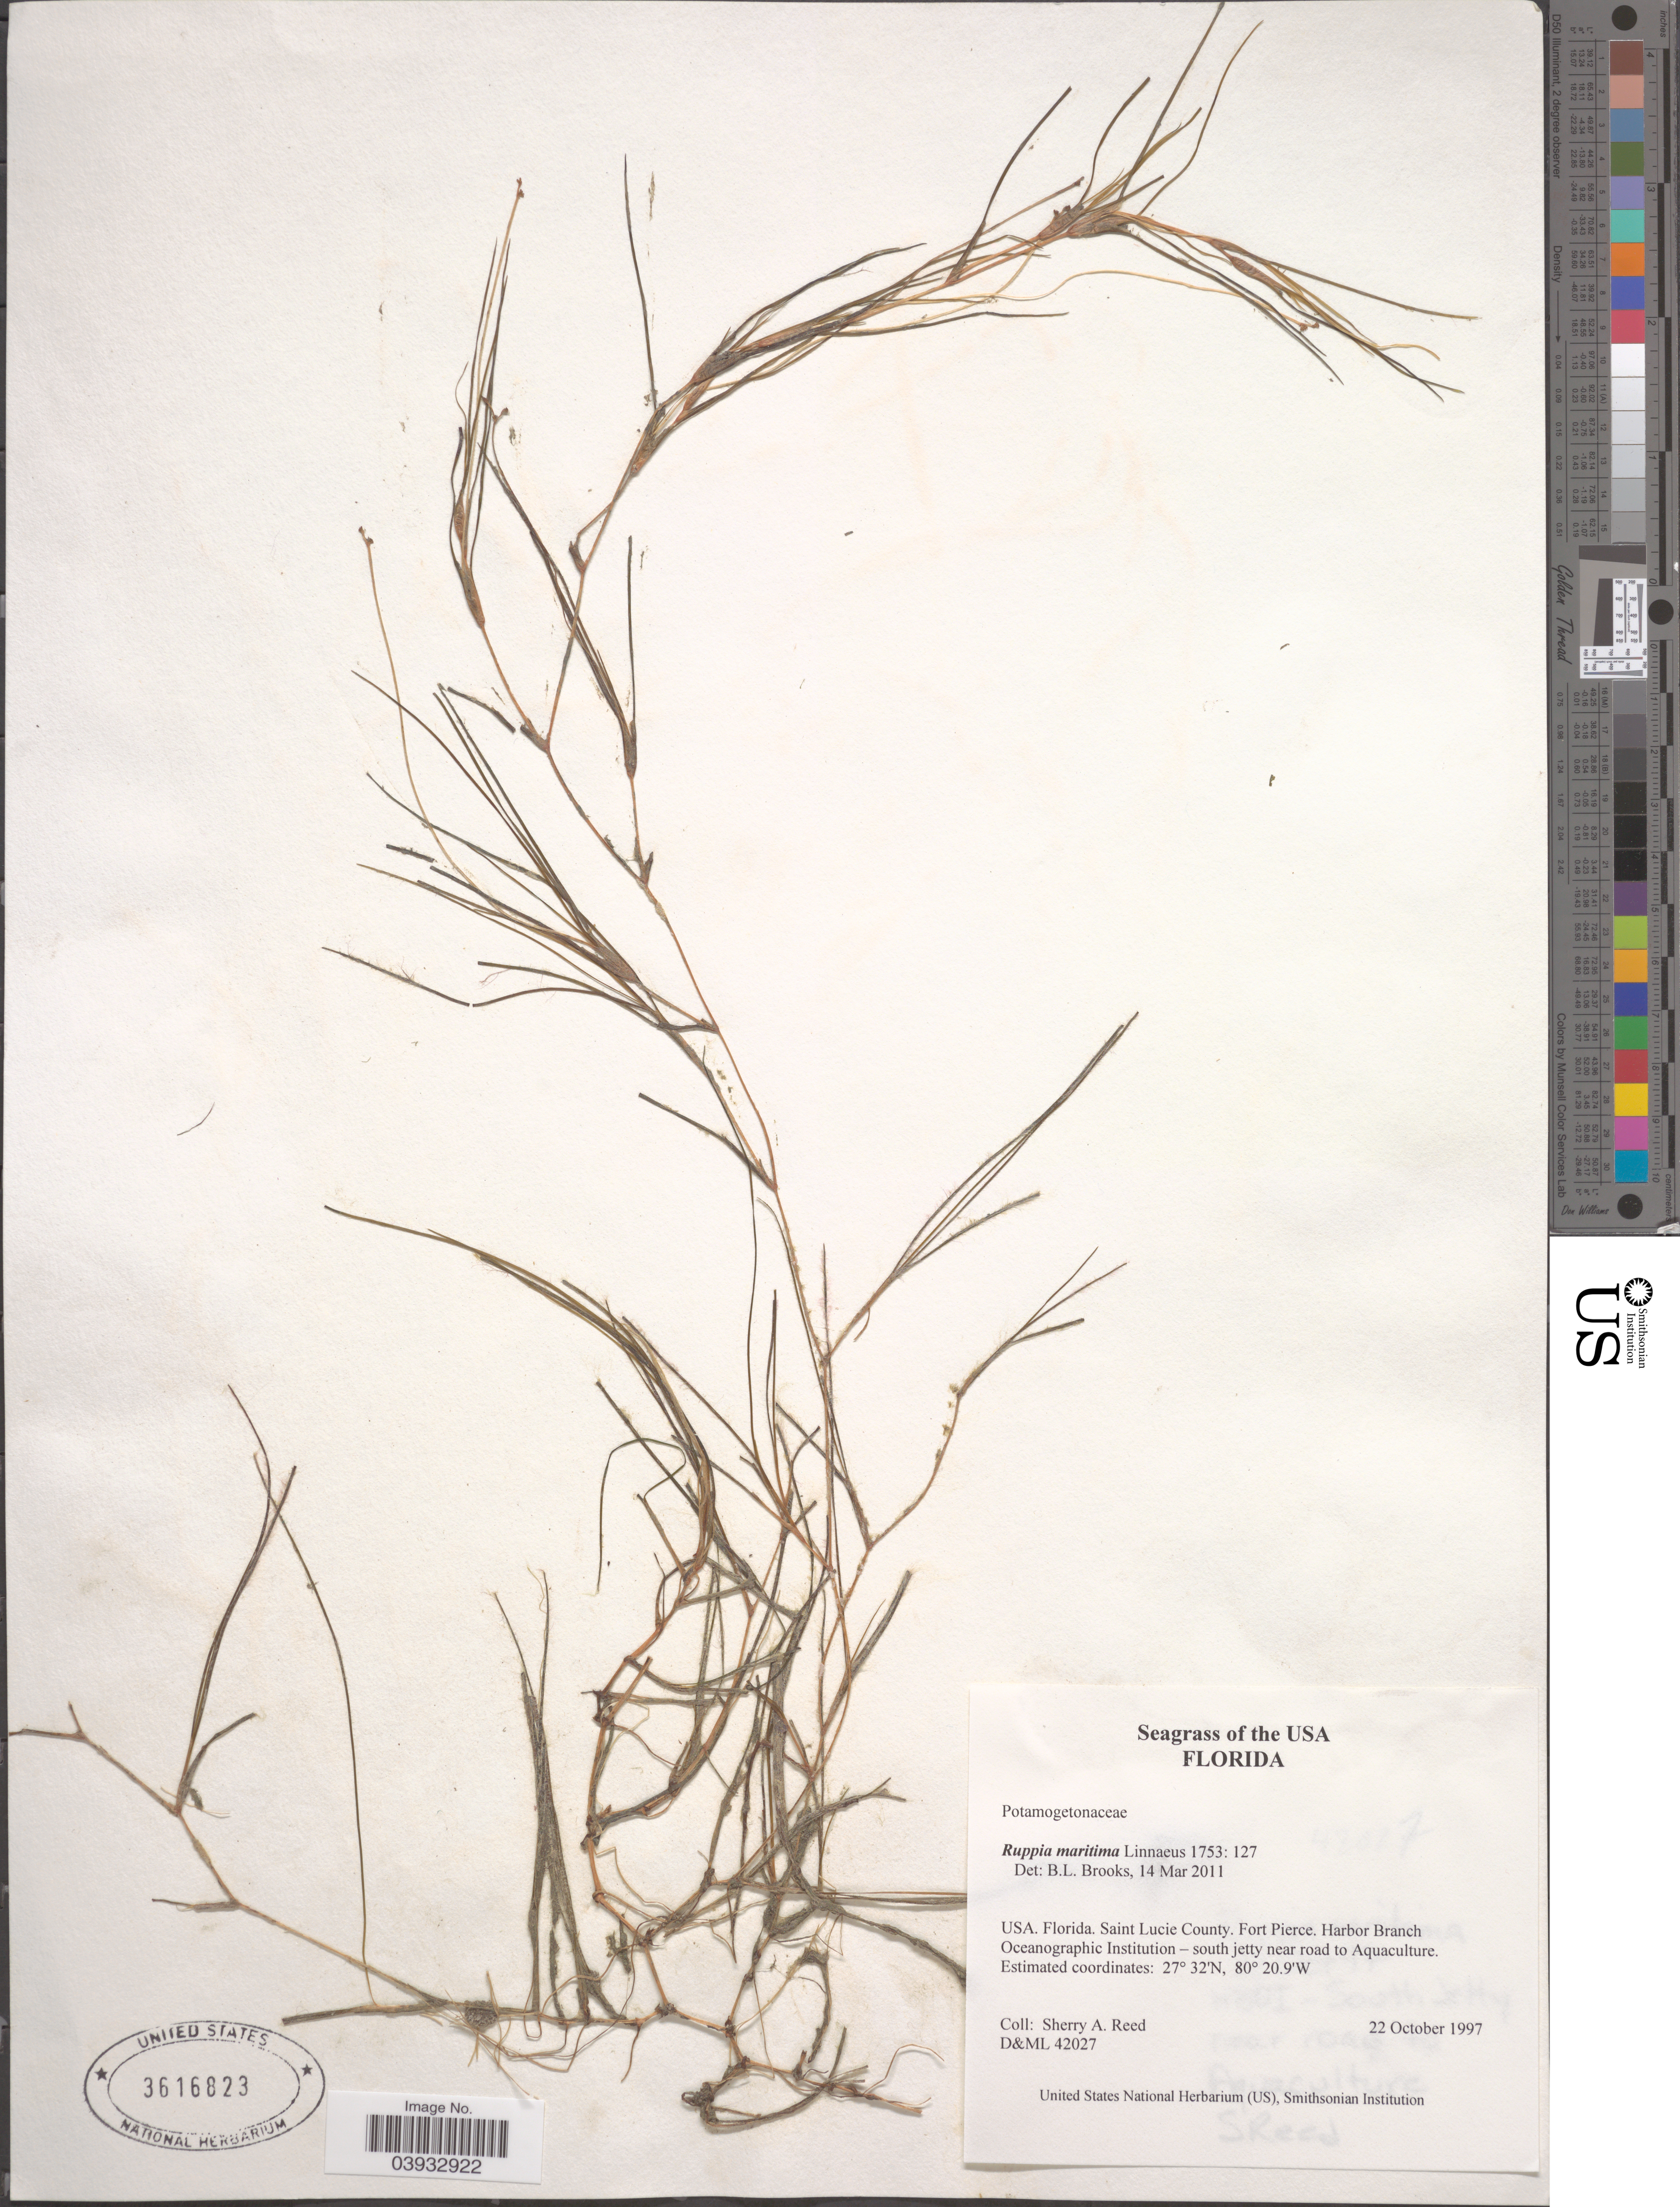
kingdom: Plantae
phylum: Tracheophyta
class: Liliopsida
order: Alismatales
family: Ruppiaceae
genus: Ruppia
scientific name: Ruppia maritima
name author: L.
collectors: S. Reed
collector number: D&ML 42027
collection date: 1997-10-22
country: United States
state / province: Florida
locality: Saint Lucie County. Fort Pierce. Harbor Branch Oceanographic Institution - south jetty near road to Aquaculture.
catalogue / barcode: US 3616823